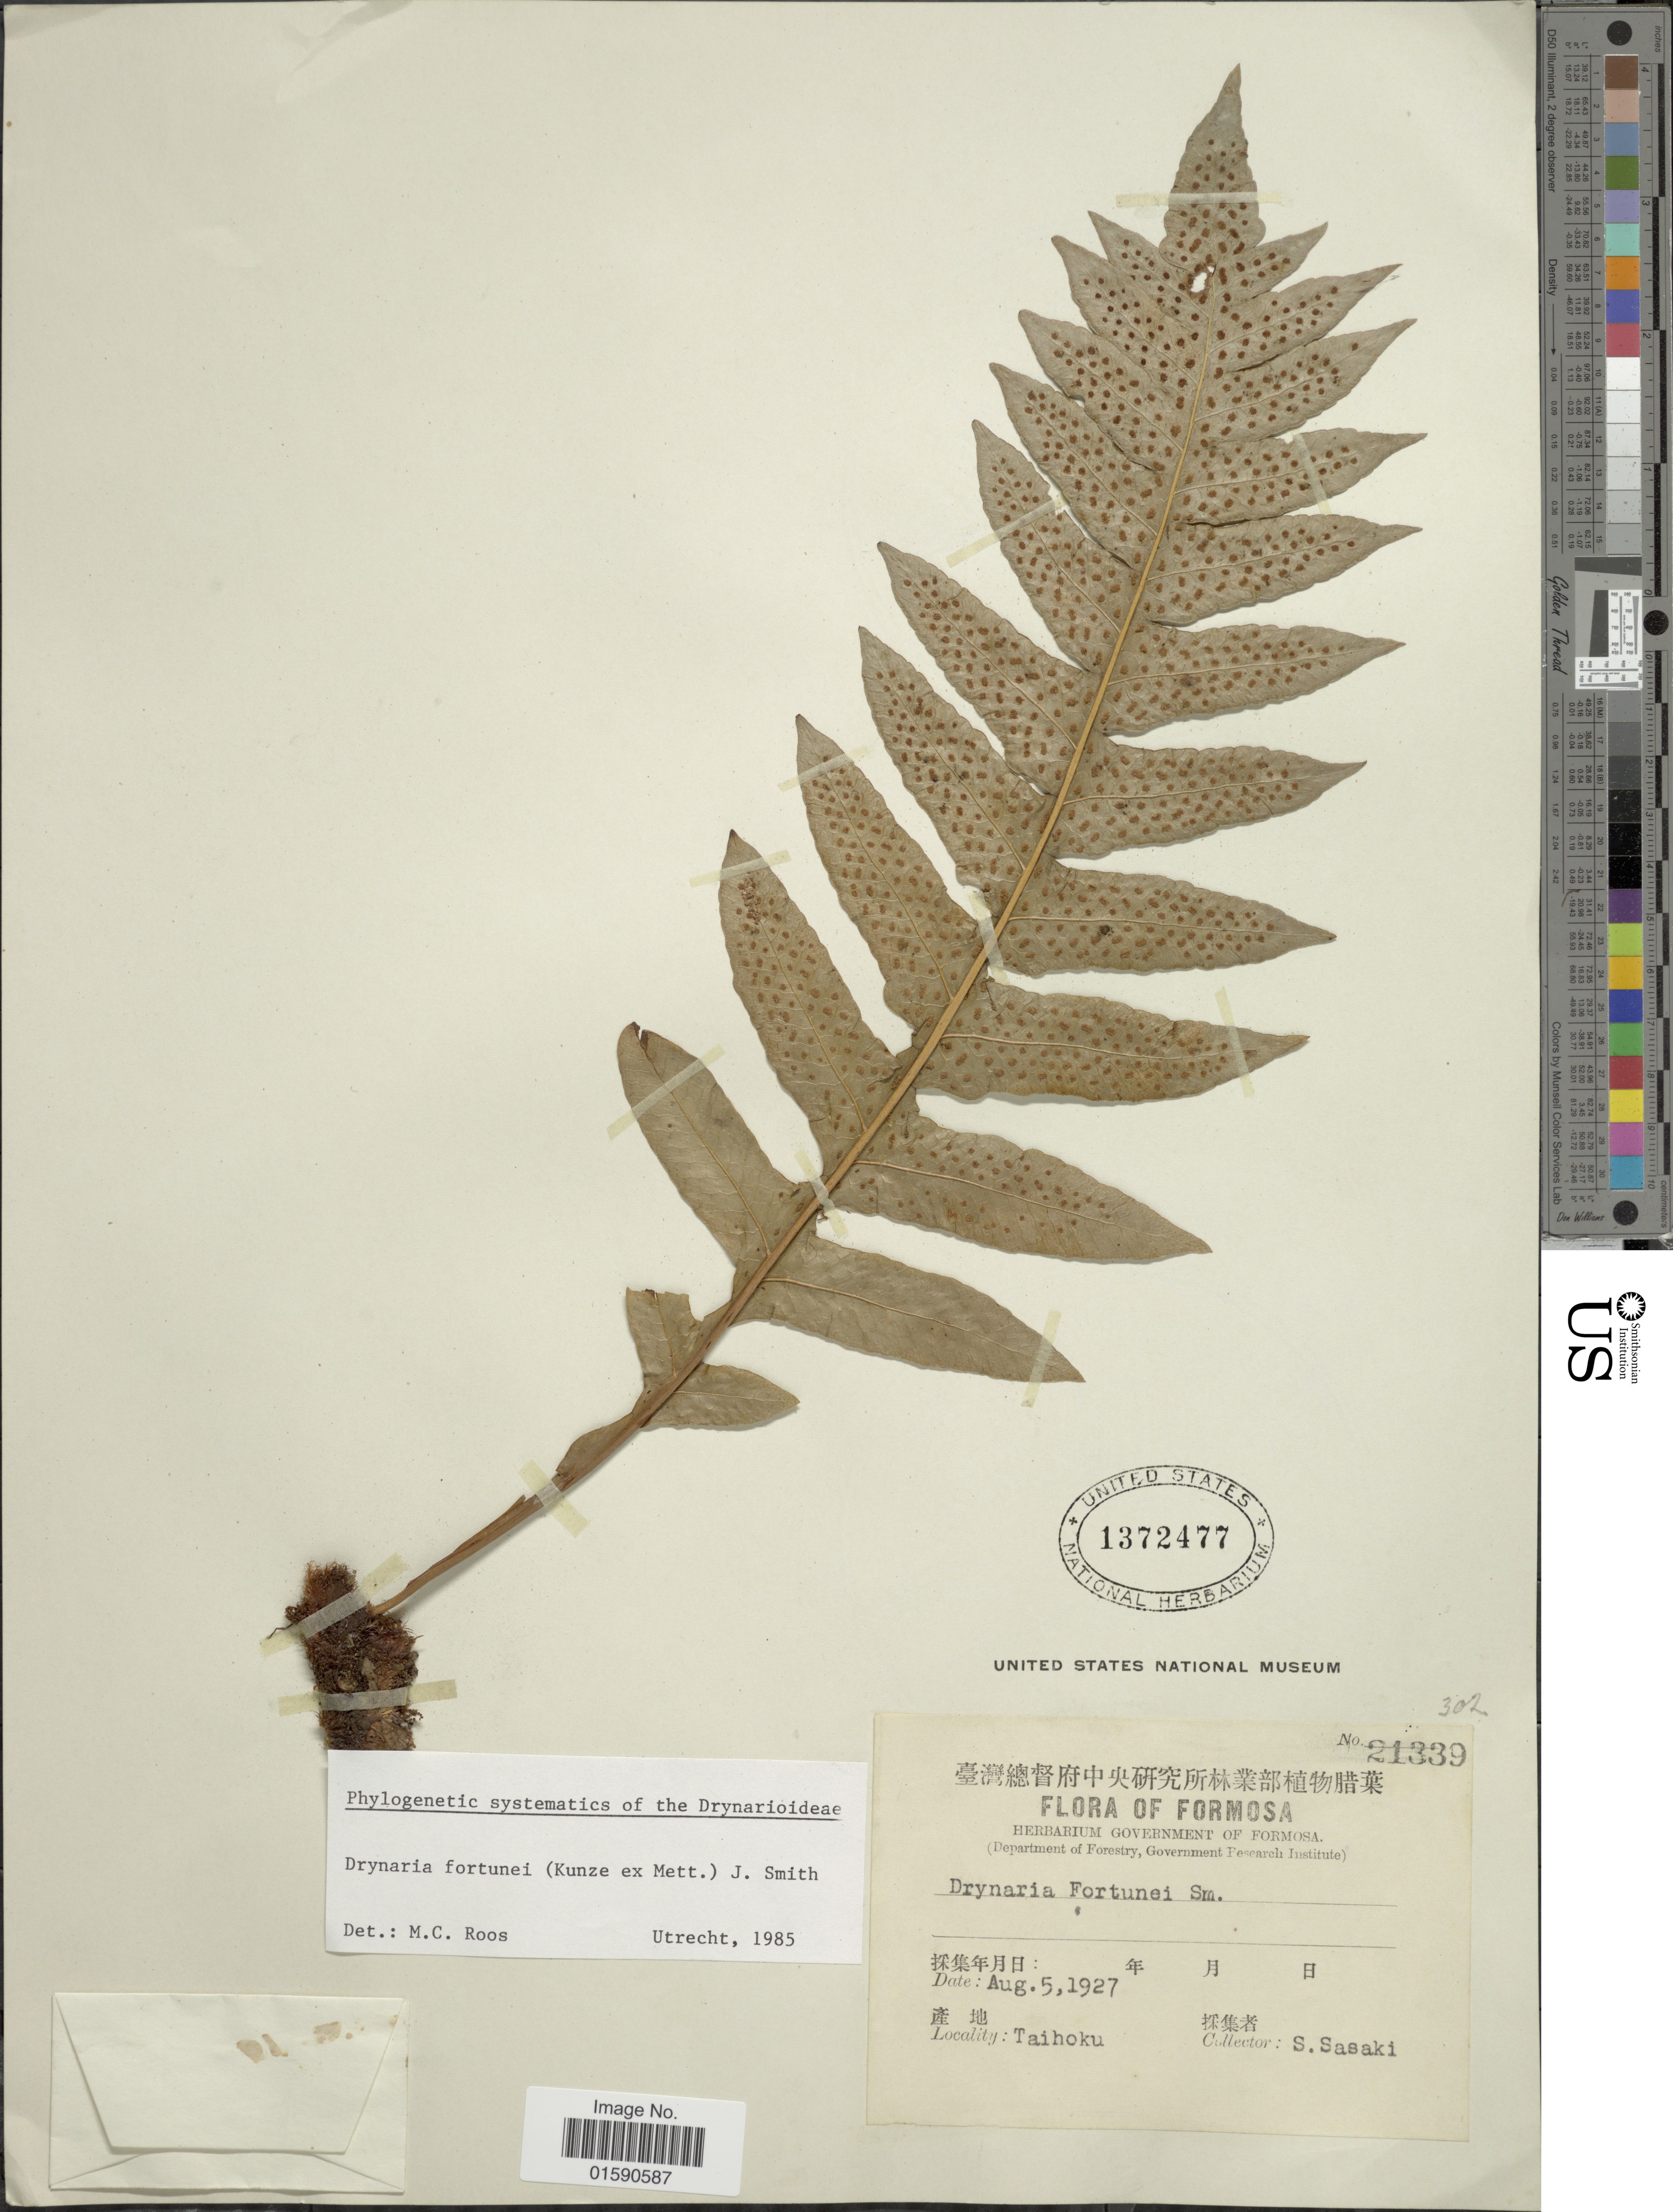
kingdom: Plantae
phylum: Tracheophyta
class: Polypodiopsida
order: Polypodiales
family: Polypodiaceae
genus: Drynaria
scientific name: Drynaria fortunei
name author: (Kunze ex Mett.) J. Sm.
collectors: S. Sasaki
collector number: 21339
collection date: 1927-08-05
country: Taiwan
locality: Formosa, Taihoku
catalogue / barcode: US 1372477